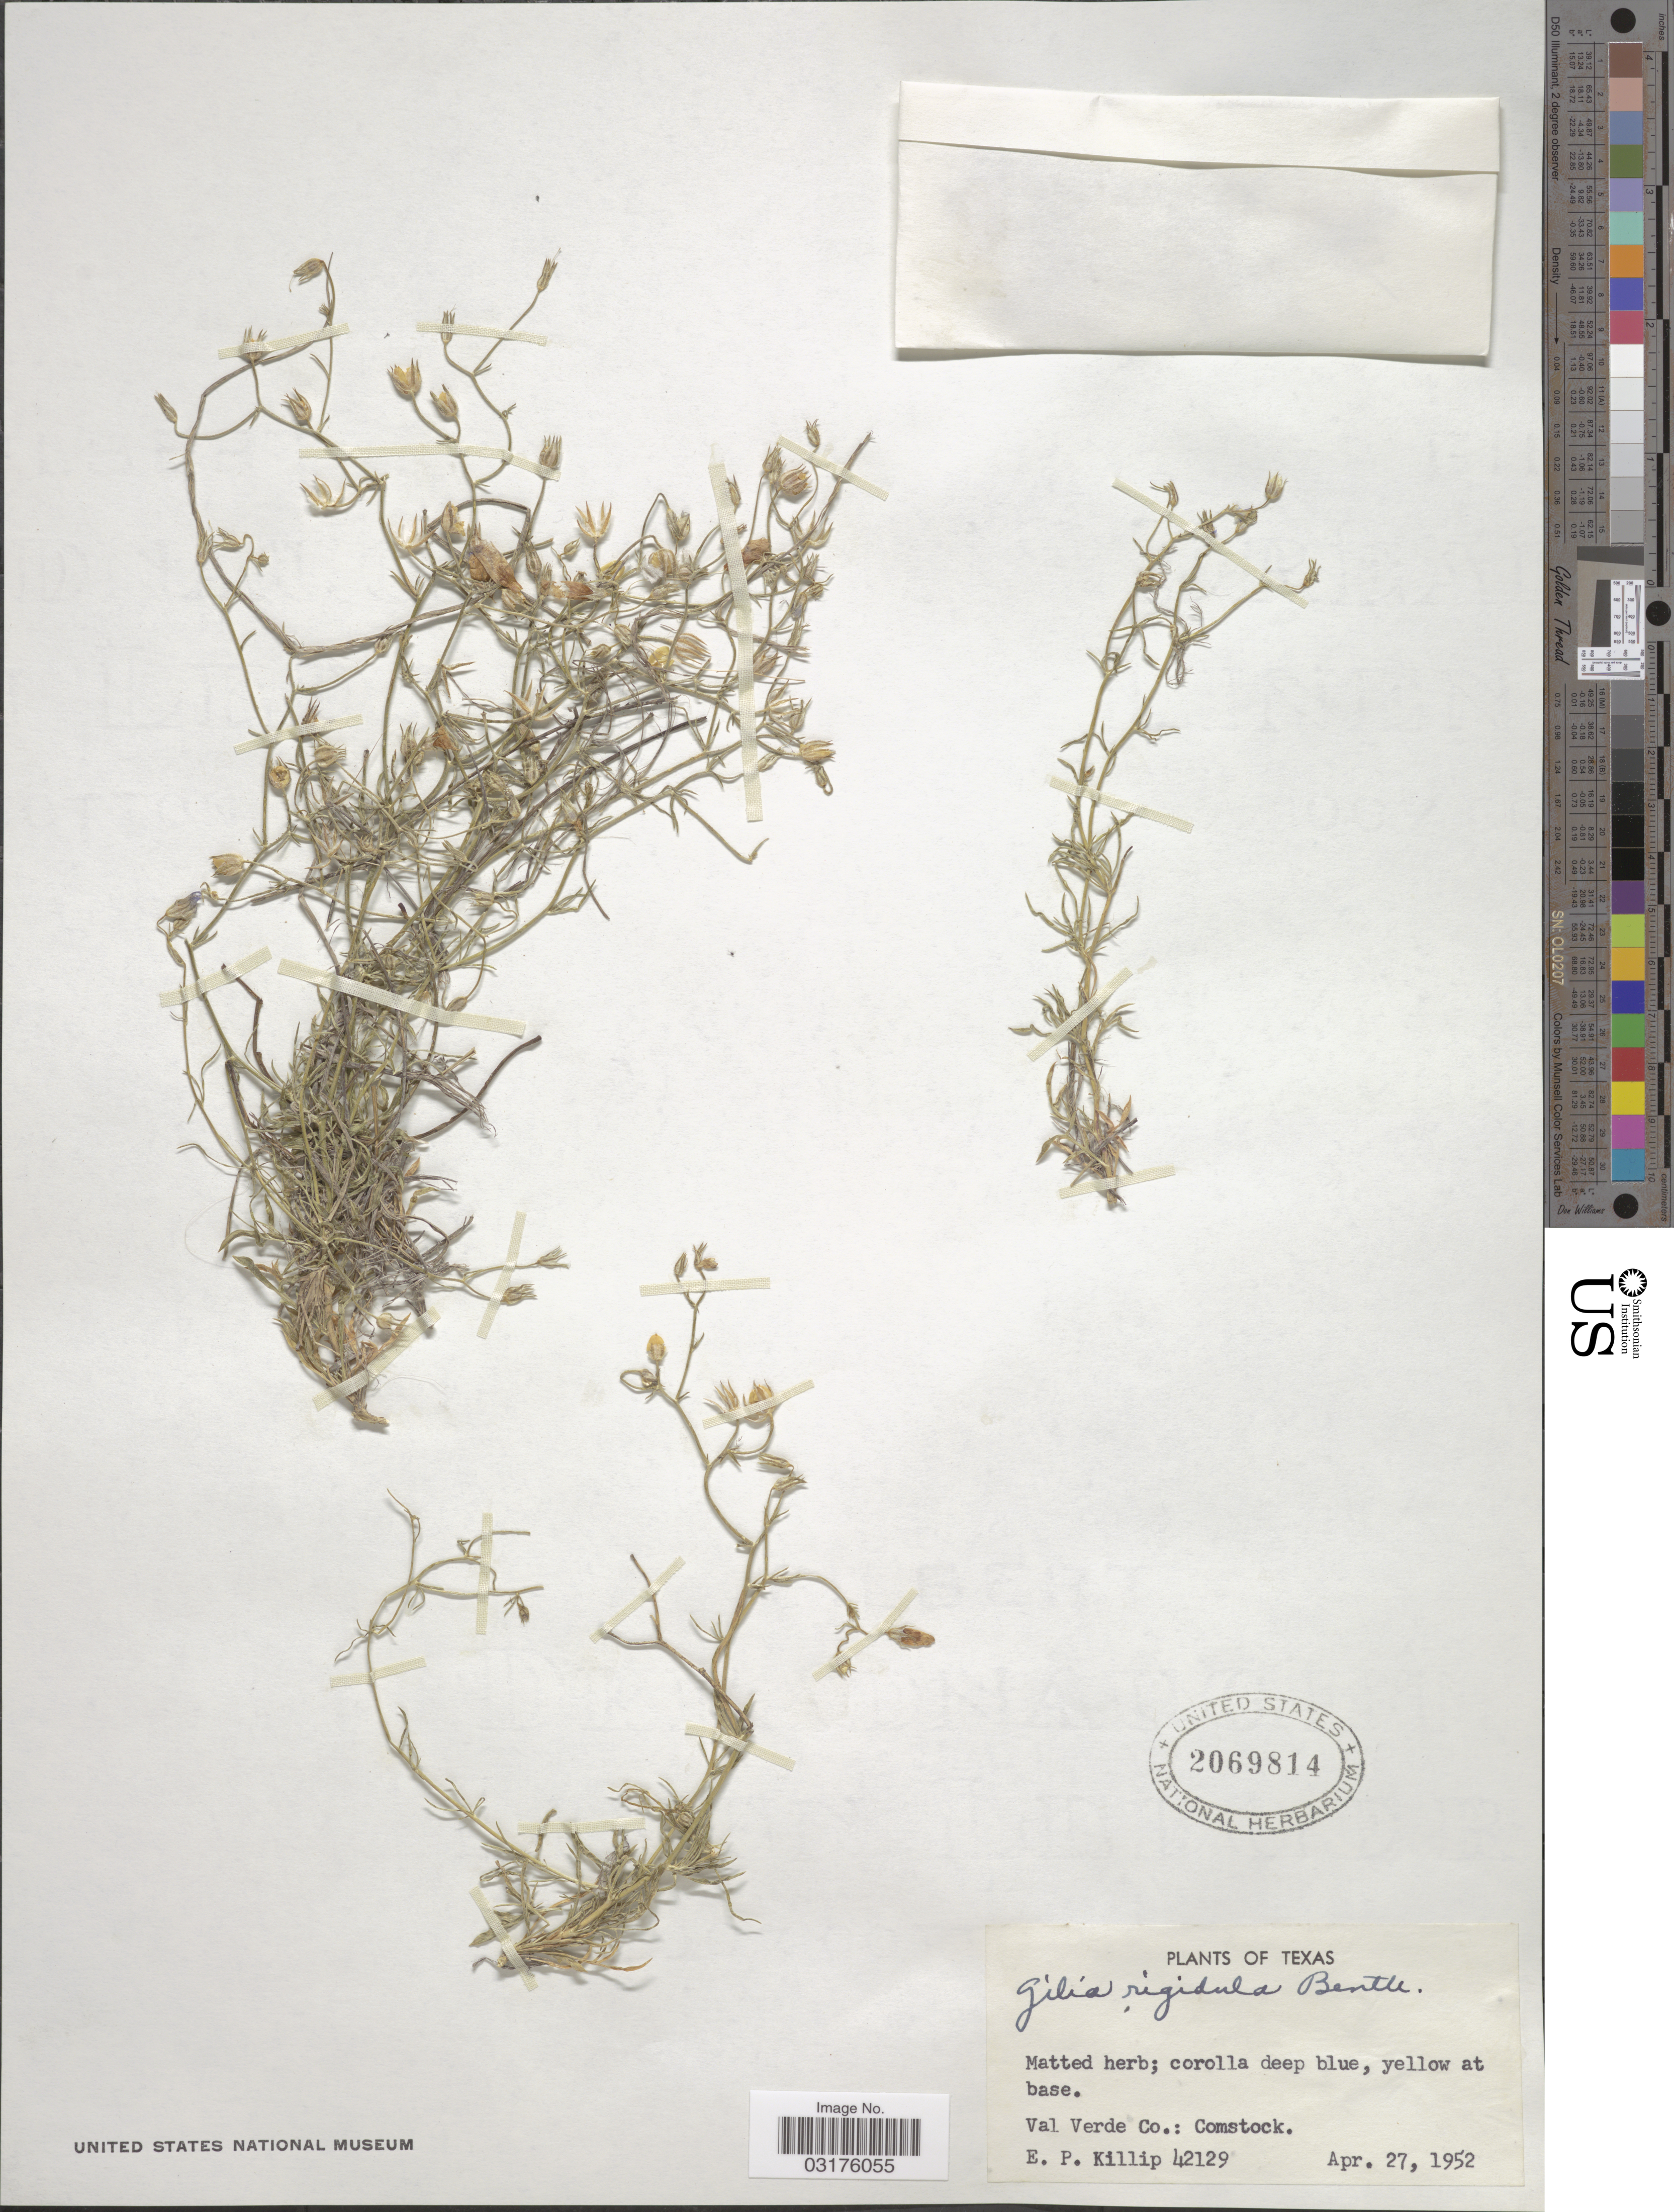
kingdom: Plantae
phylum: Tracheophyta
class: Magnoliopsida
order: Ericales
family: Polemoniaceae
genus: Giliastrum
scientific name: Giliastrum rigidulum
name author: (Benth.) Rydb.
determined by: Strong, Mark T., (BOT), Smithsonian Institution - National Museum of Natural History (UNITED STATES)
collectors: E. P. Killip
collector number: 42129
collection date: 1952-04-27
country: United States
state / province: Texas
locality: Val Verde Co.: Comstock.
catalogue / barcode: US 2069814